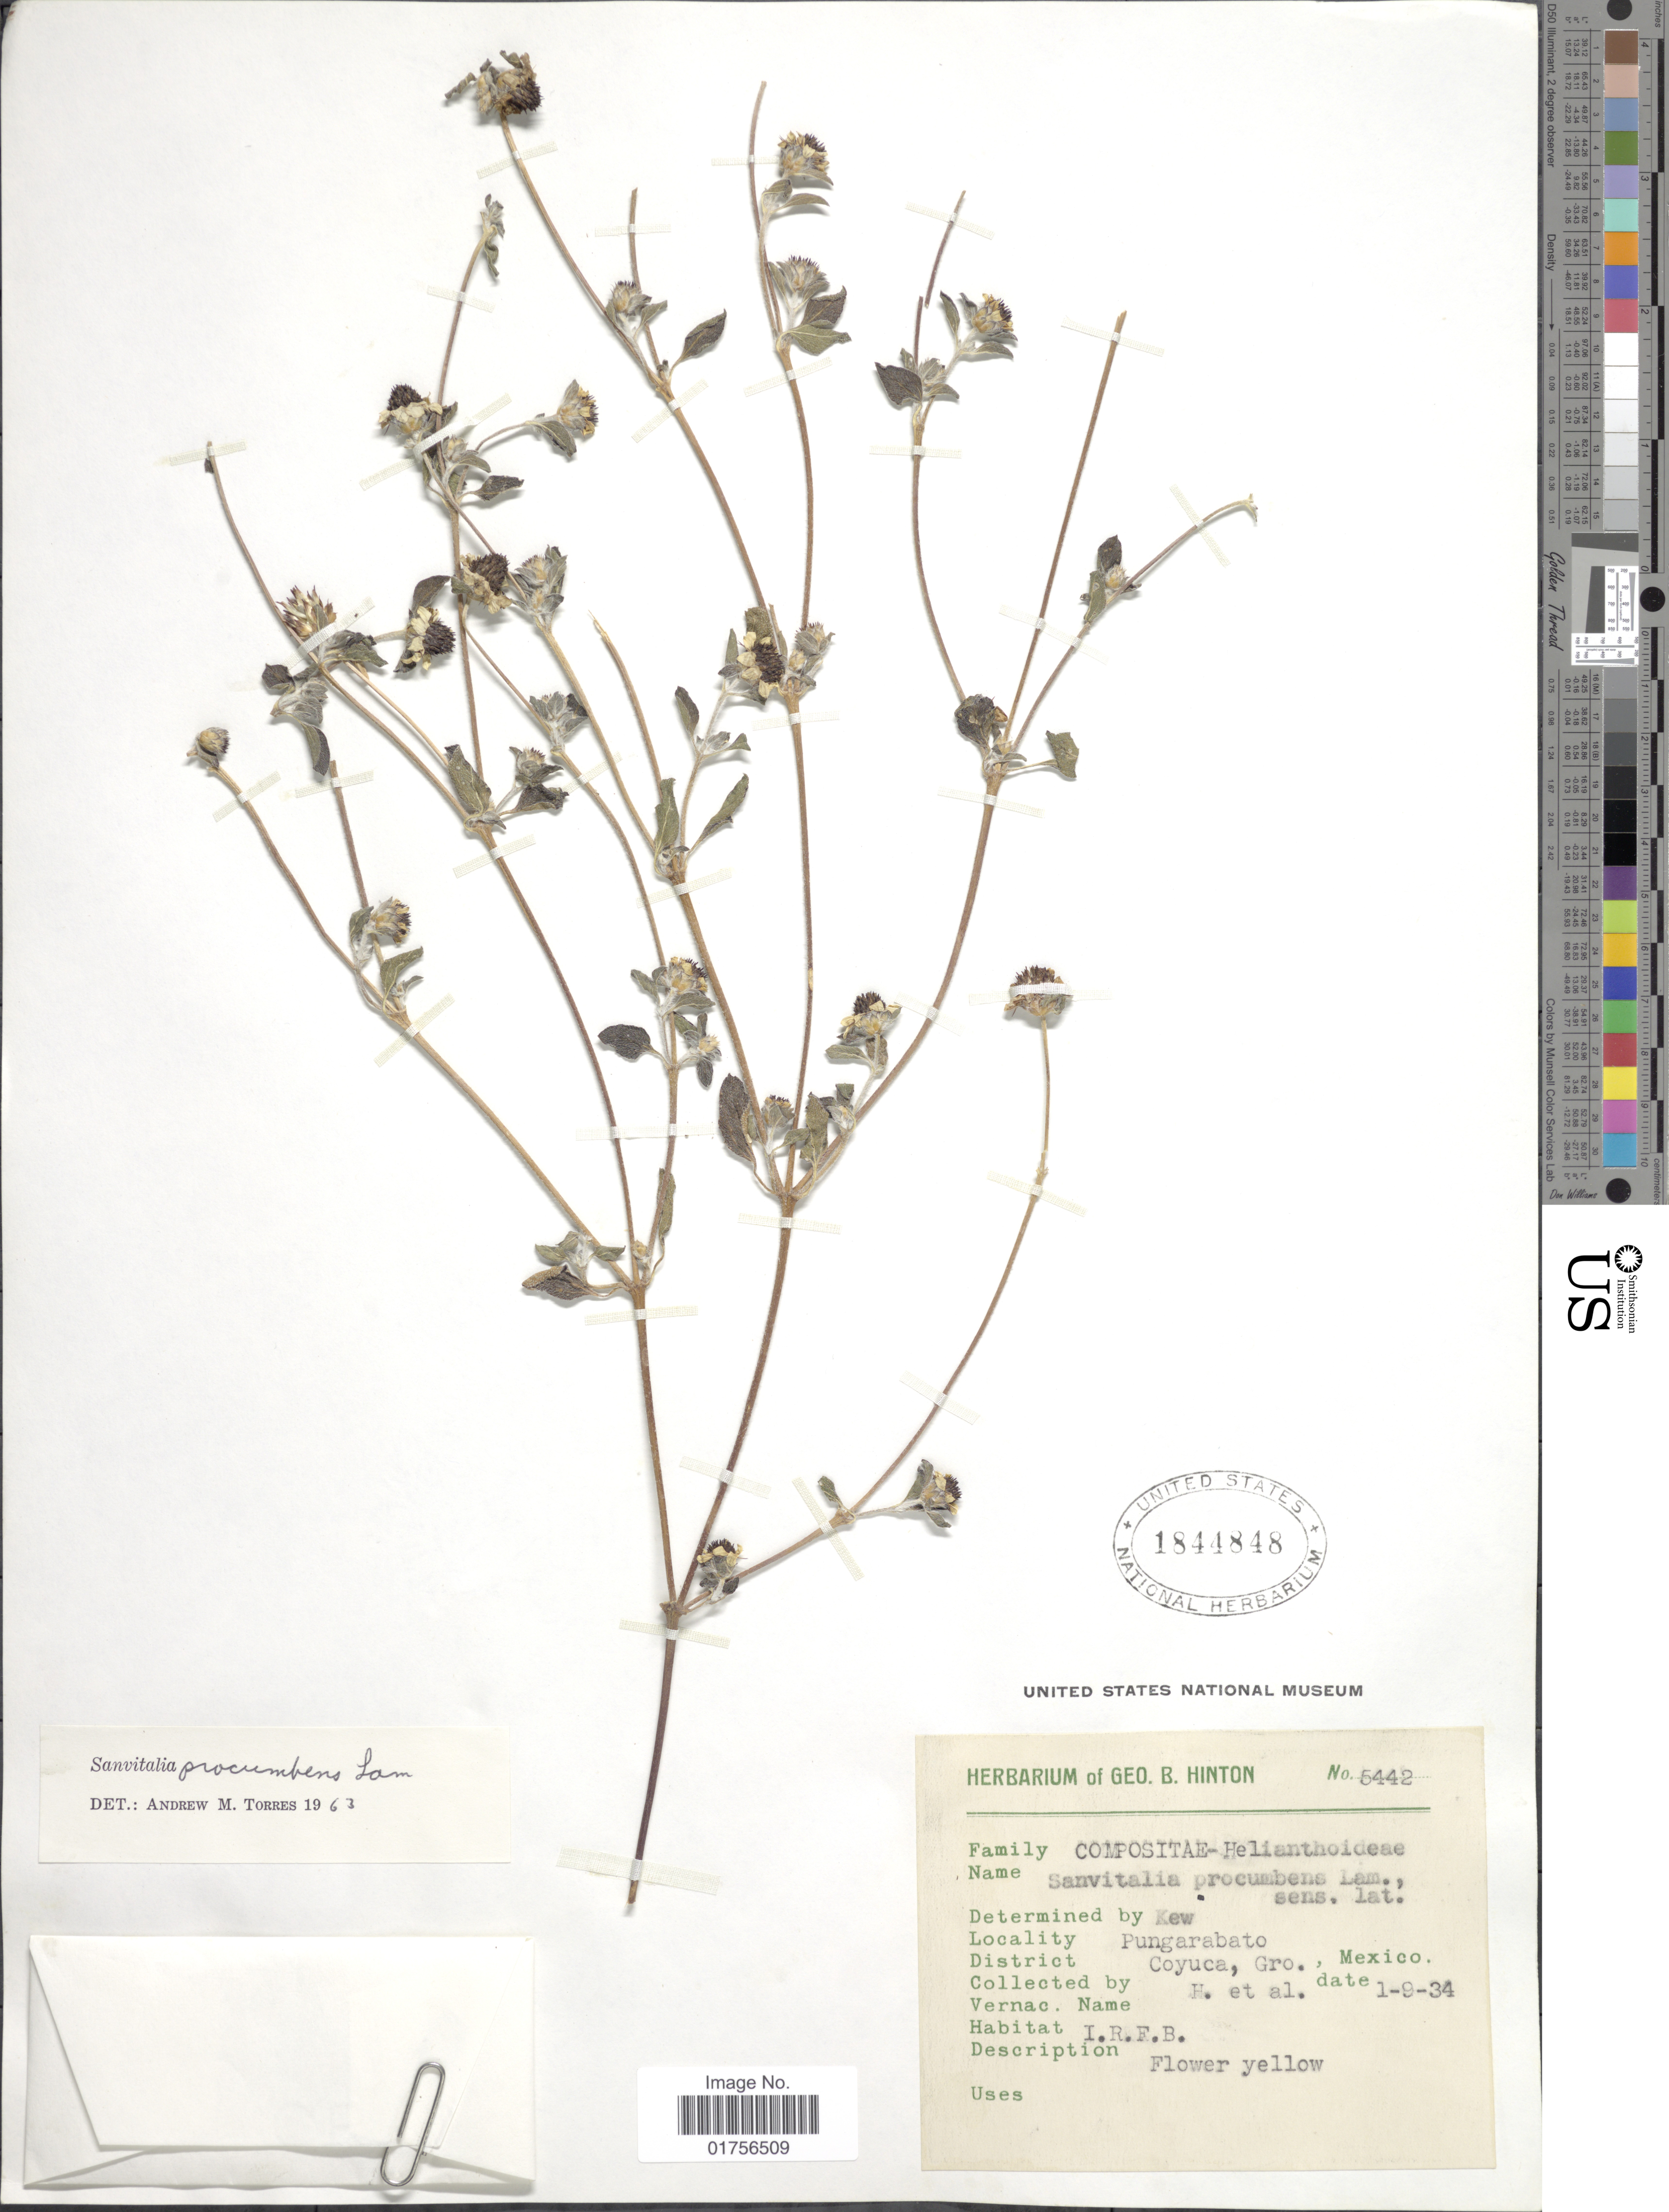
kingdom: Plantae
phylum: Tracheophyta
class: Magnoliopsida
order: Asterales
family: Asteraceae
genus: Sanvitalia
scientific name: Sanvitalia procumbens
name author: Lam.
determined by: Skibicki, Samuel V.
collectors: G. B. Hinton & et al.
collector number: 5442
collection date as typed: Transcribed d/m/y: 9/1/34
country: Mexico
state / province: Guerrero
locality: Pungarabato, District Coyuca, Gro., Mexico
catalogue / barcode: US 1844848